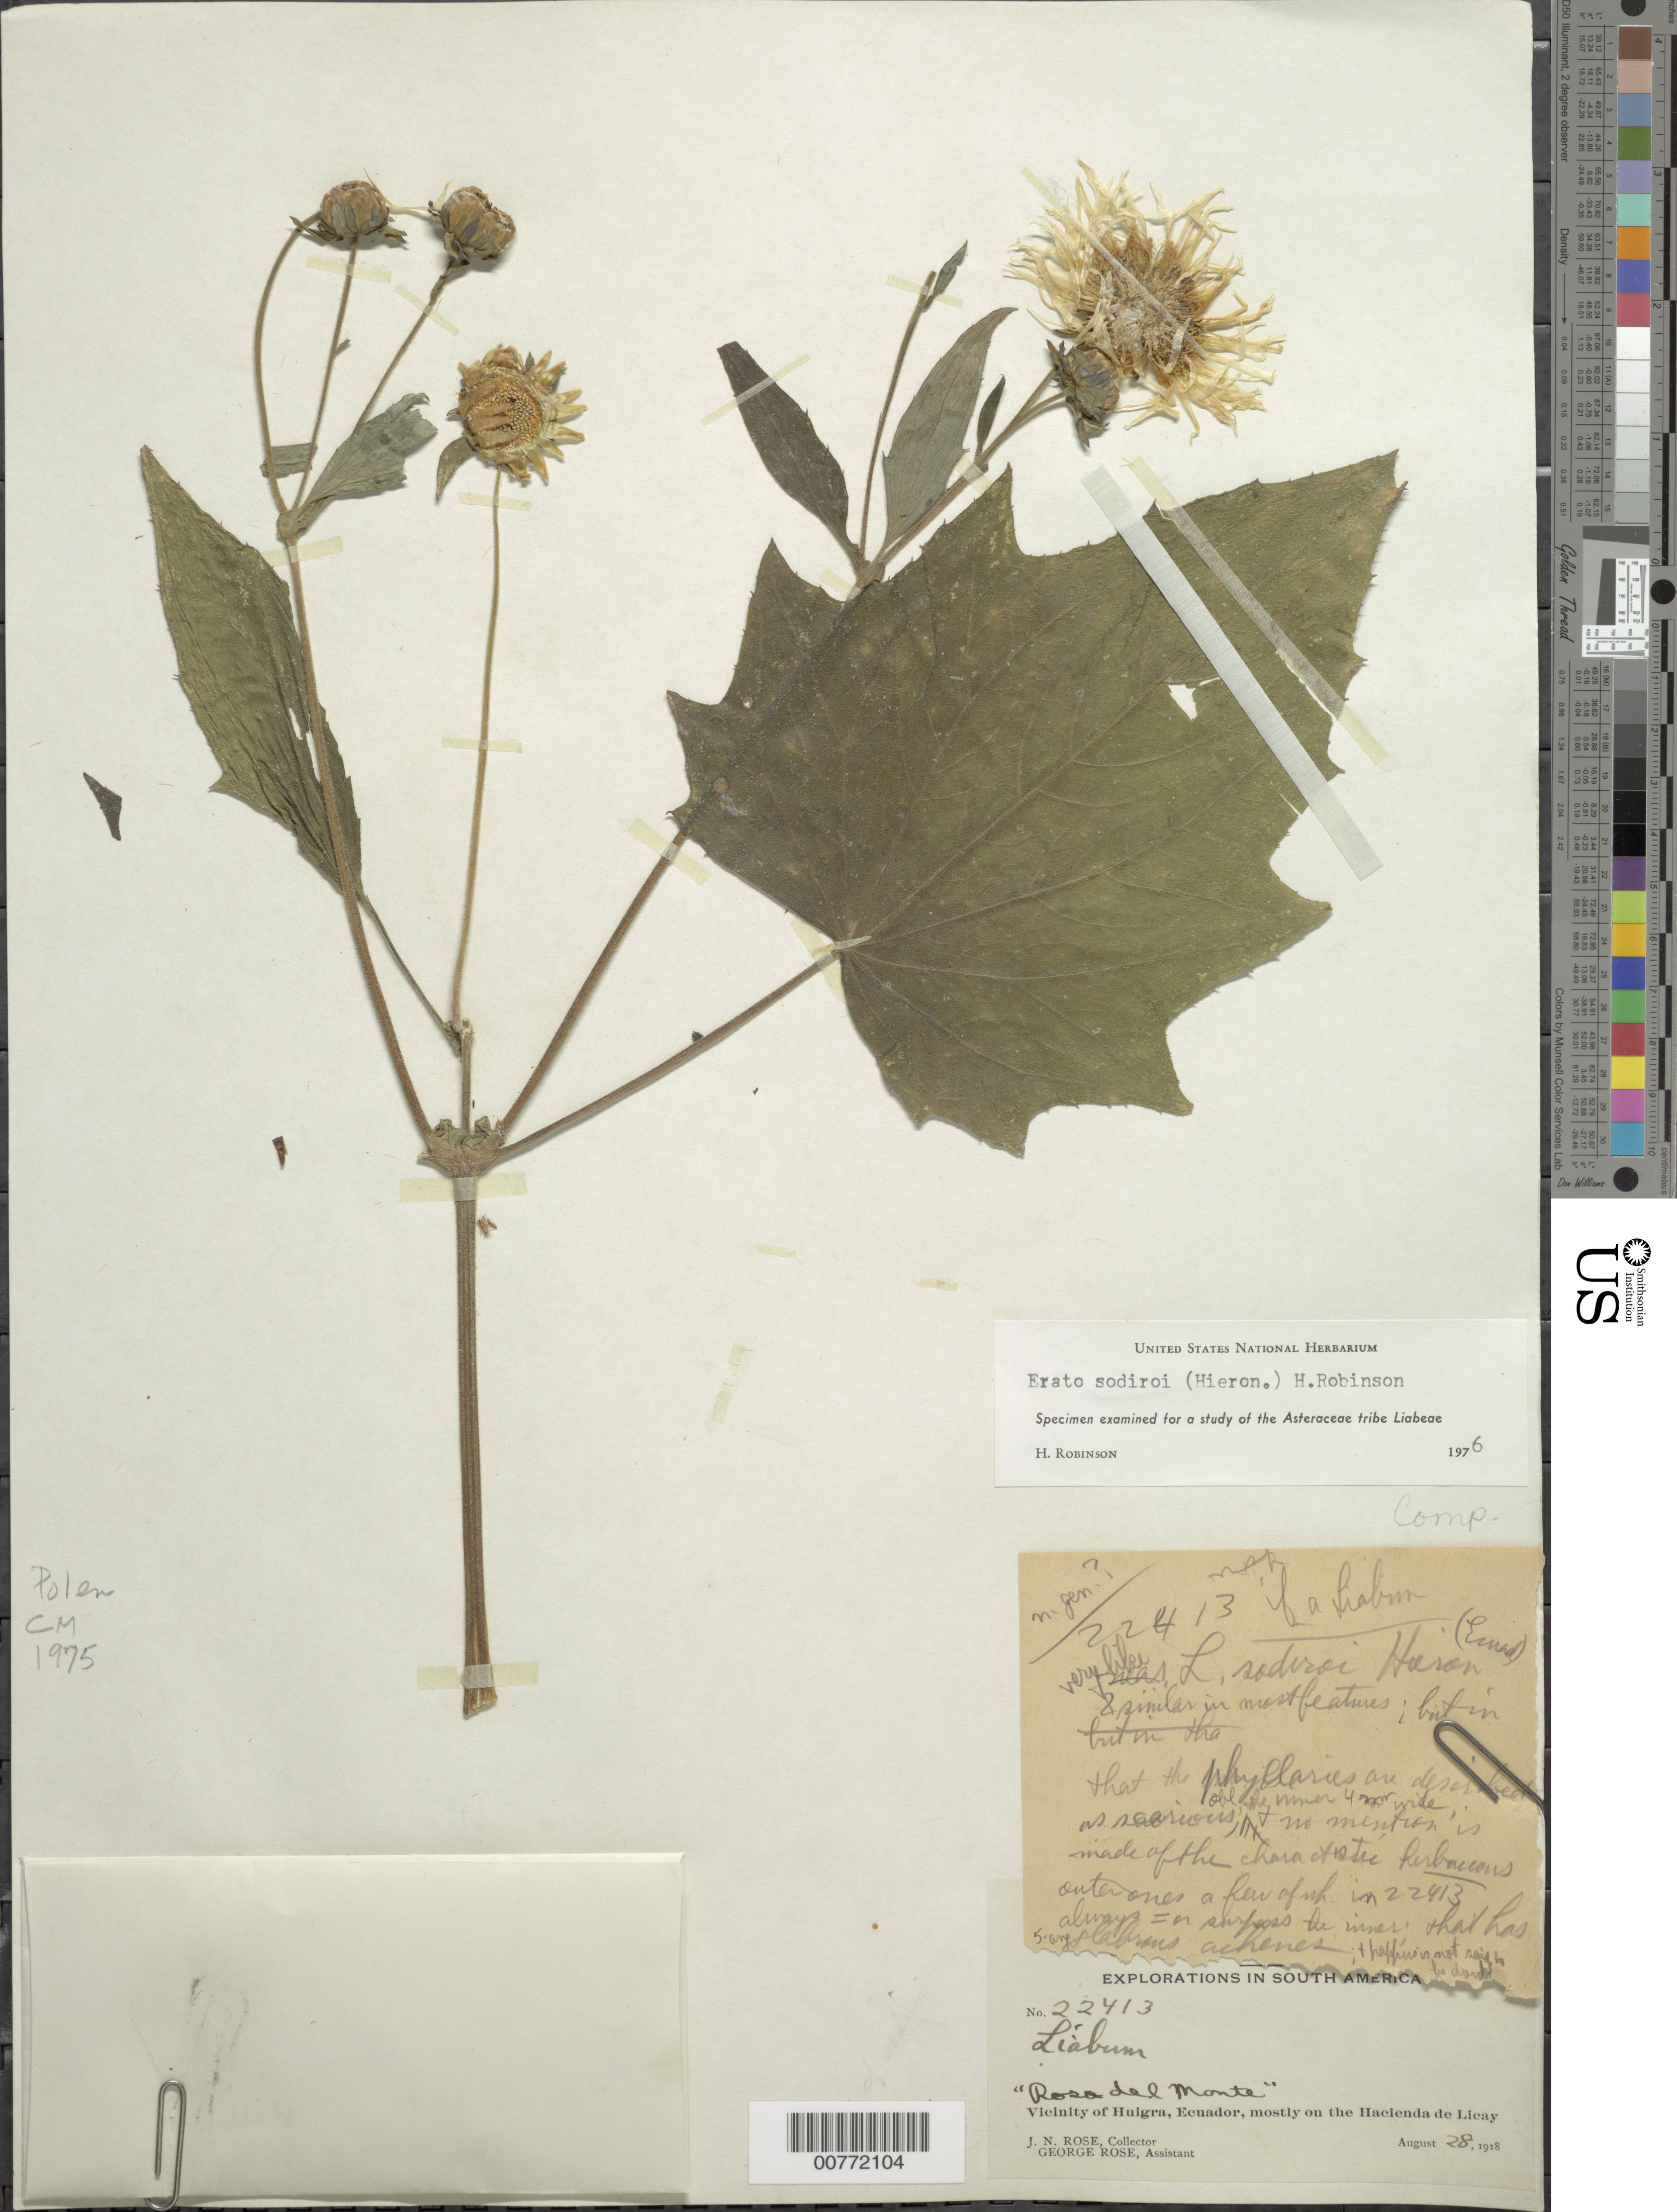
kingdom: Plantae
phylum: Tracheophyta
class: Magnoliopsida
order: Asterales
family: Asteraceae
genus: Erato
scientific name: Erato sodiroi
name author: (Hieron.) H. Rob.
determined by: Robinson, Harold E., (US)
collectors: J. N. Rose & G. Rose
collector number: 22413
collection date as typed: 28 August 1918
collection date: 1918-08-28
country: Ecuador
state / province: Chimborazo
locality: Huigra vic., mostly on the Hacienda de Licay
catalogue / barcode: US 1022066